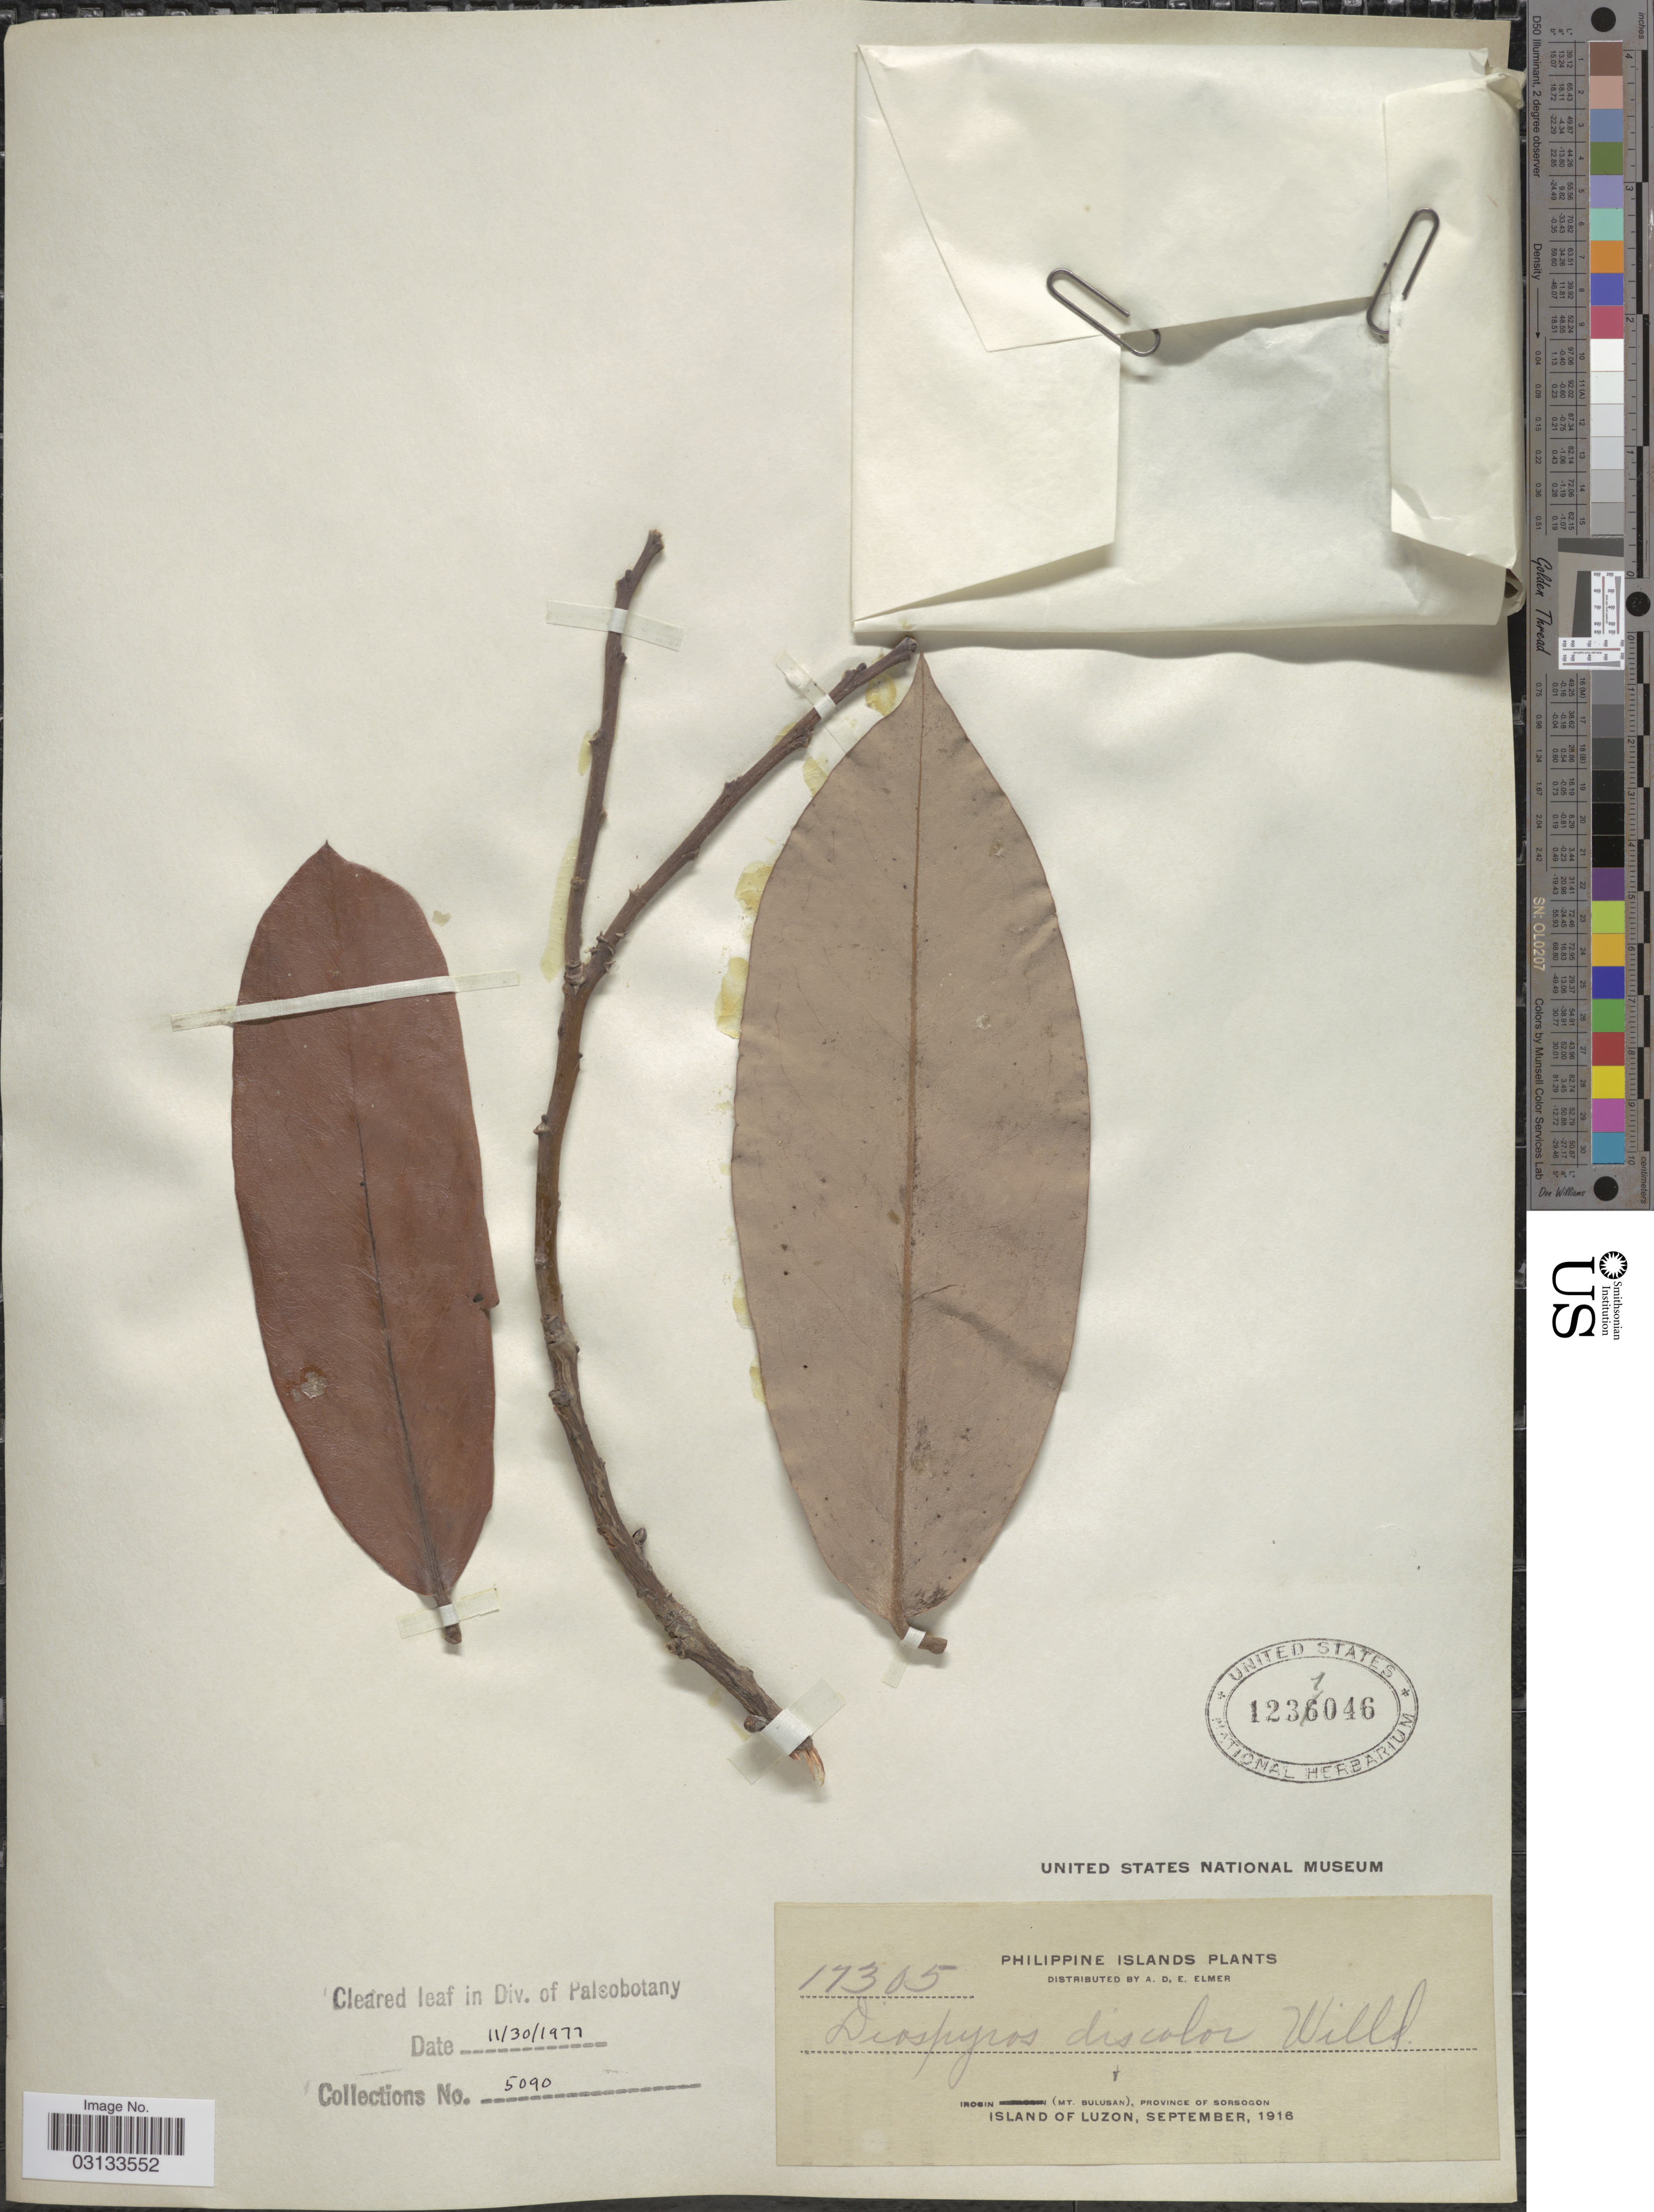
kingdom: Plantae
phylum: Tracheophyta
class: Magnoliopsida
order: Ericales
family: Ebenaceae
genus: Diospyros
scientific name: Diospyros discolor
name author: Willd.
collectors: A. D. E. Elmer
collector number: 17305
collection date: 1916-09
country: Philippines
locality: Irosin (Mt. Bulusan), Province of Sorsogon, Island of Luzon.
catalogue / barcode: US 1231046